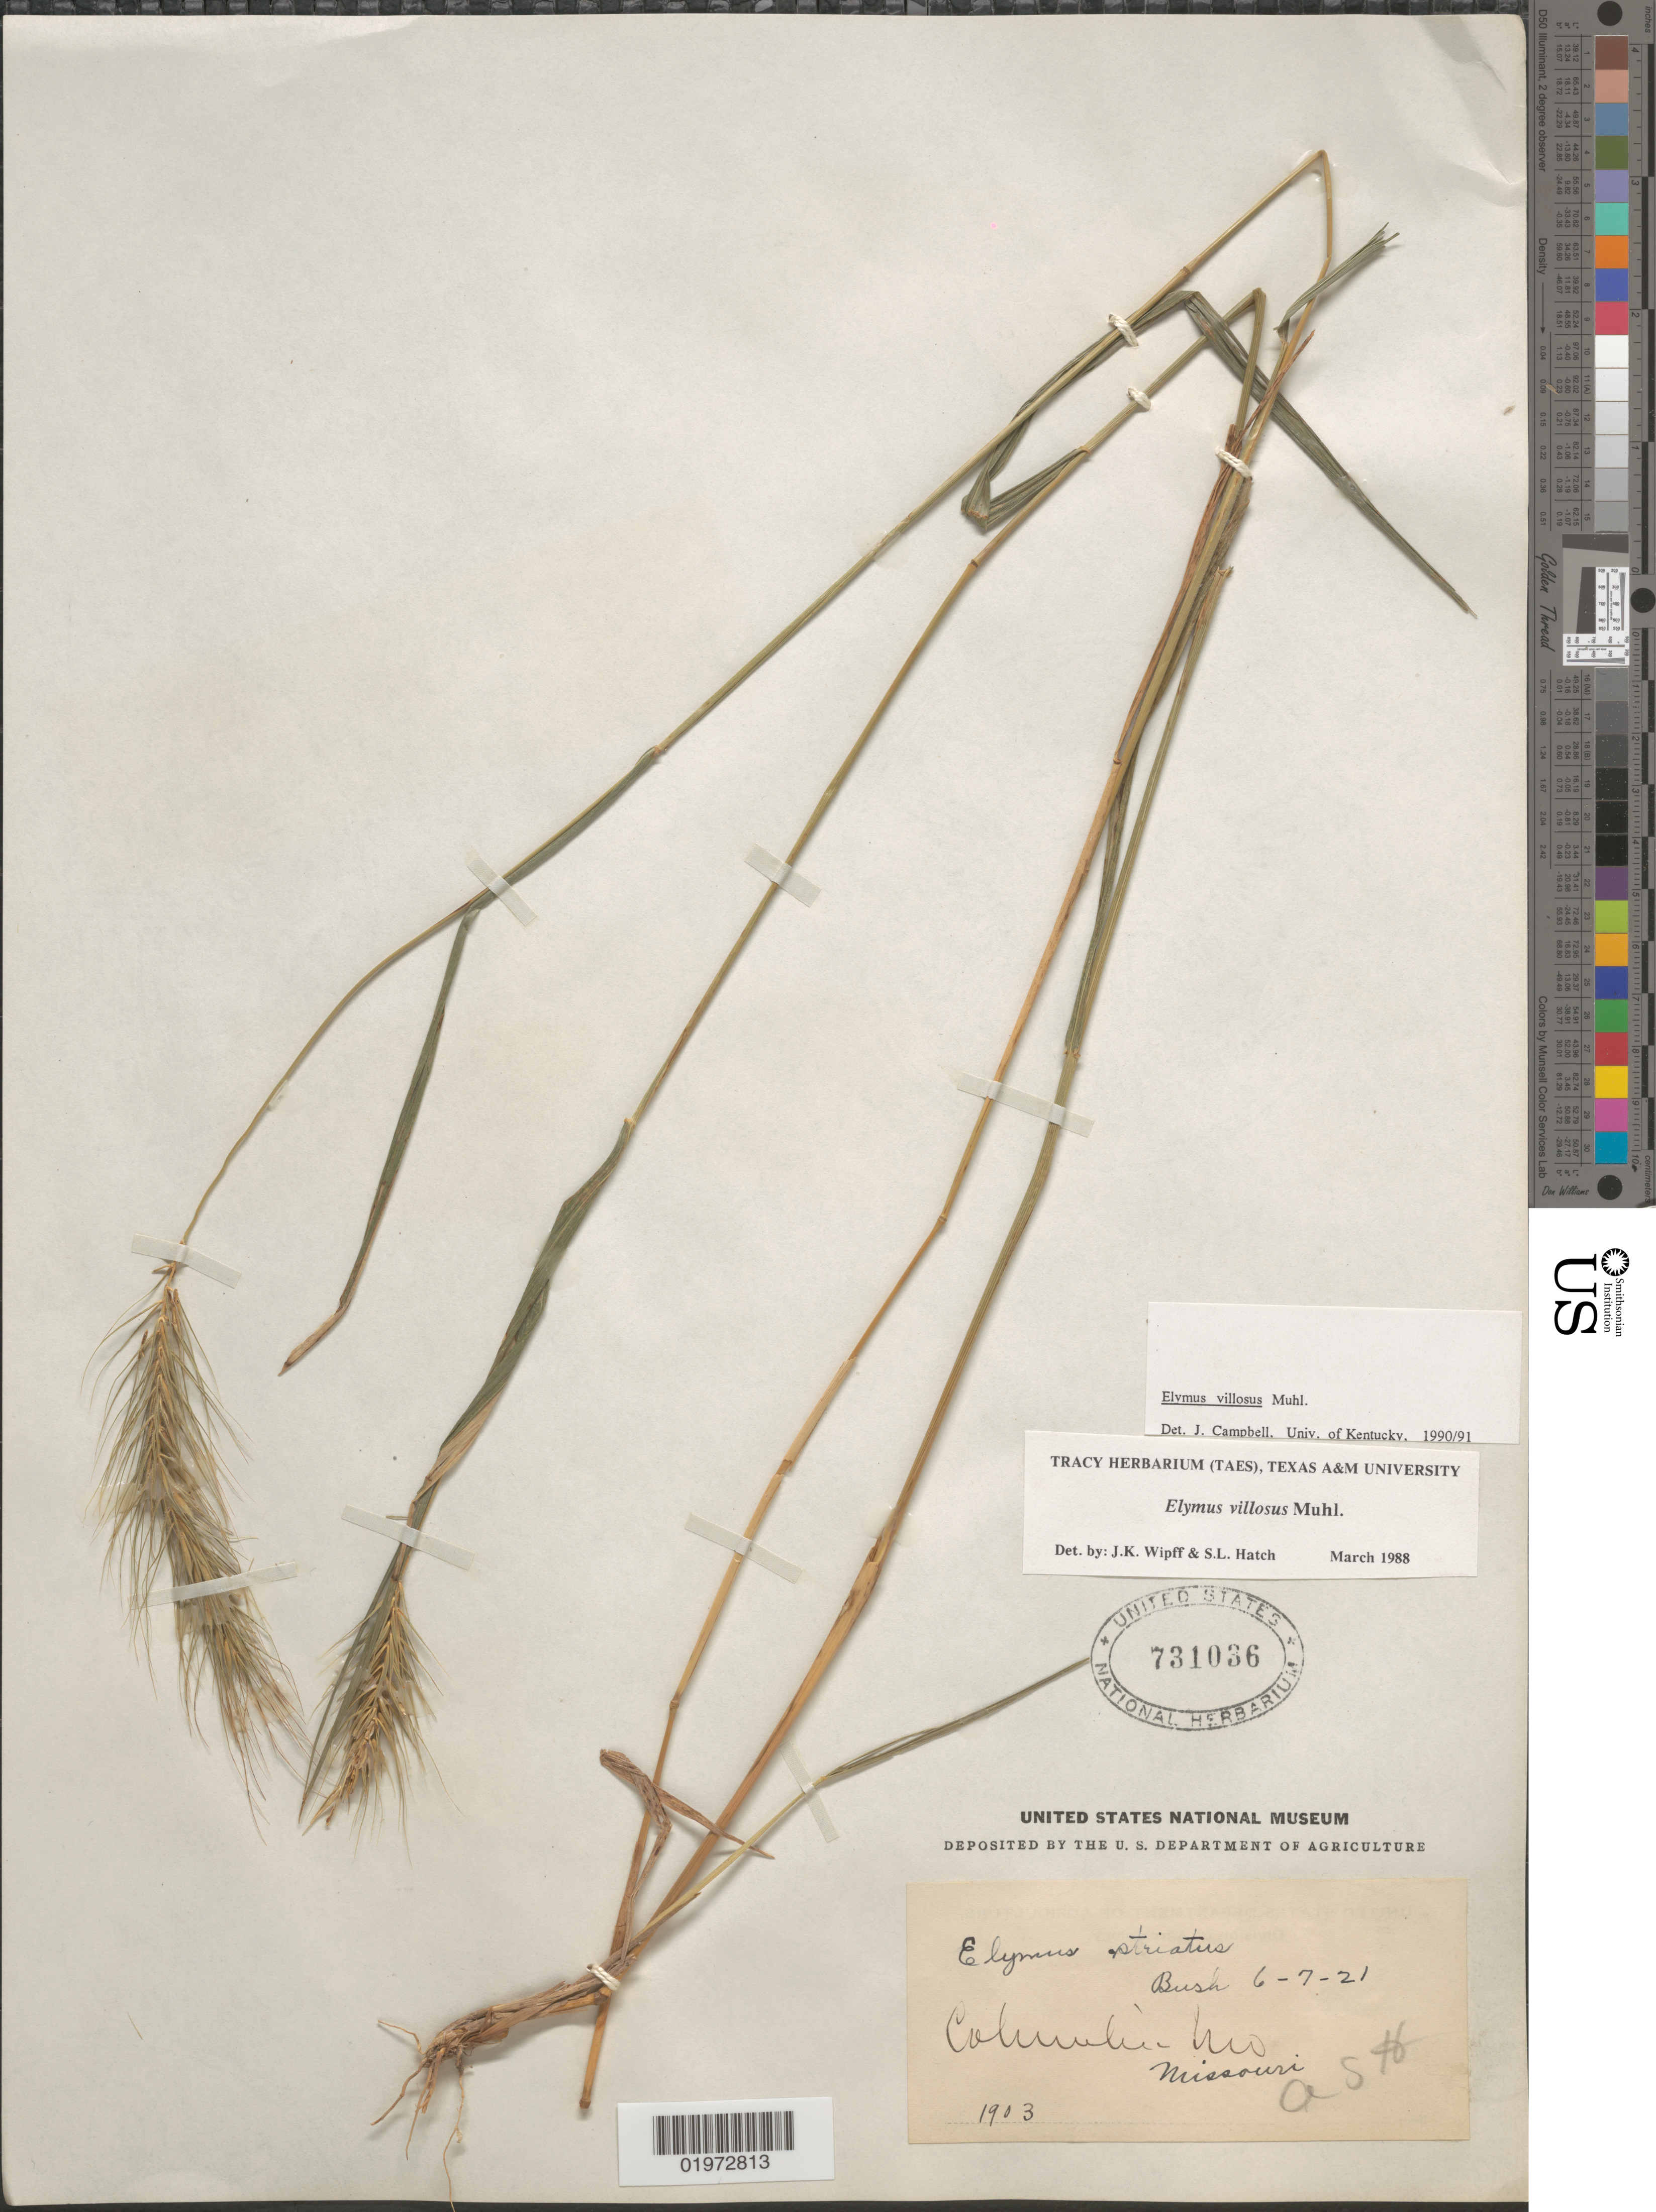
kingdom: Plantae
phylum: Tracheophyta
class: Liliopsida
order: Poales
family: Poaceae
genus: Elymus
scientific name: Elymus villosus var. arkansanus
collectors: A. H.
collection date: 1903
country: United States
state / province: Missouri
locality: Columbia.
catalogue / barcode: US 731036